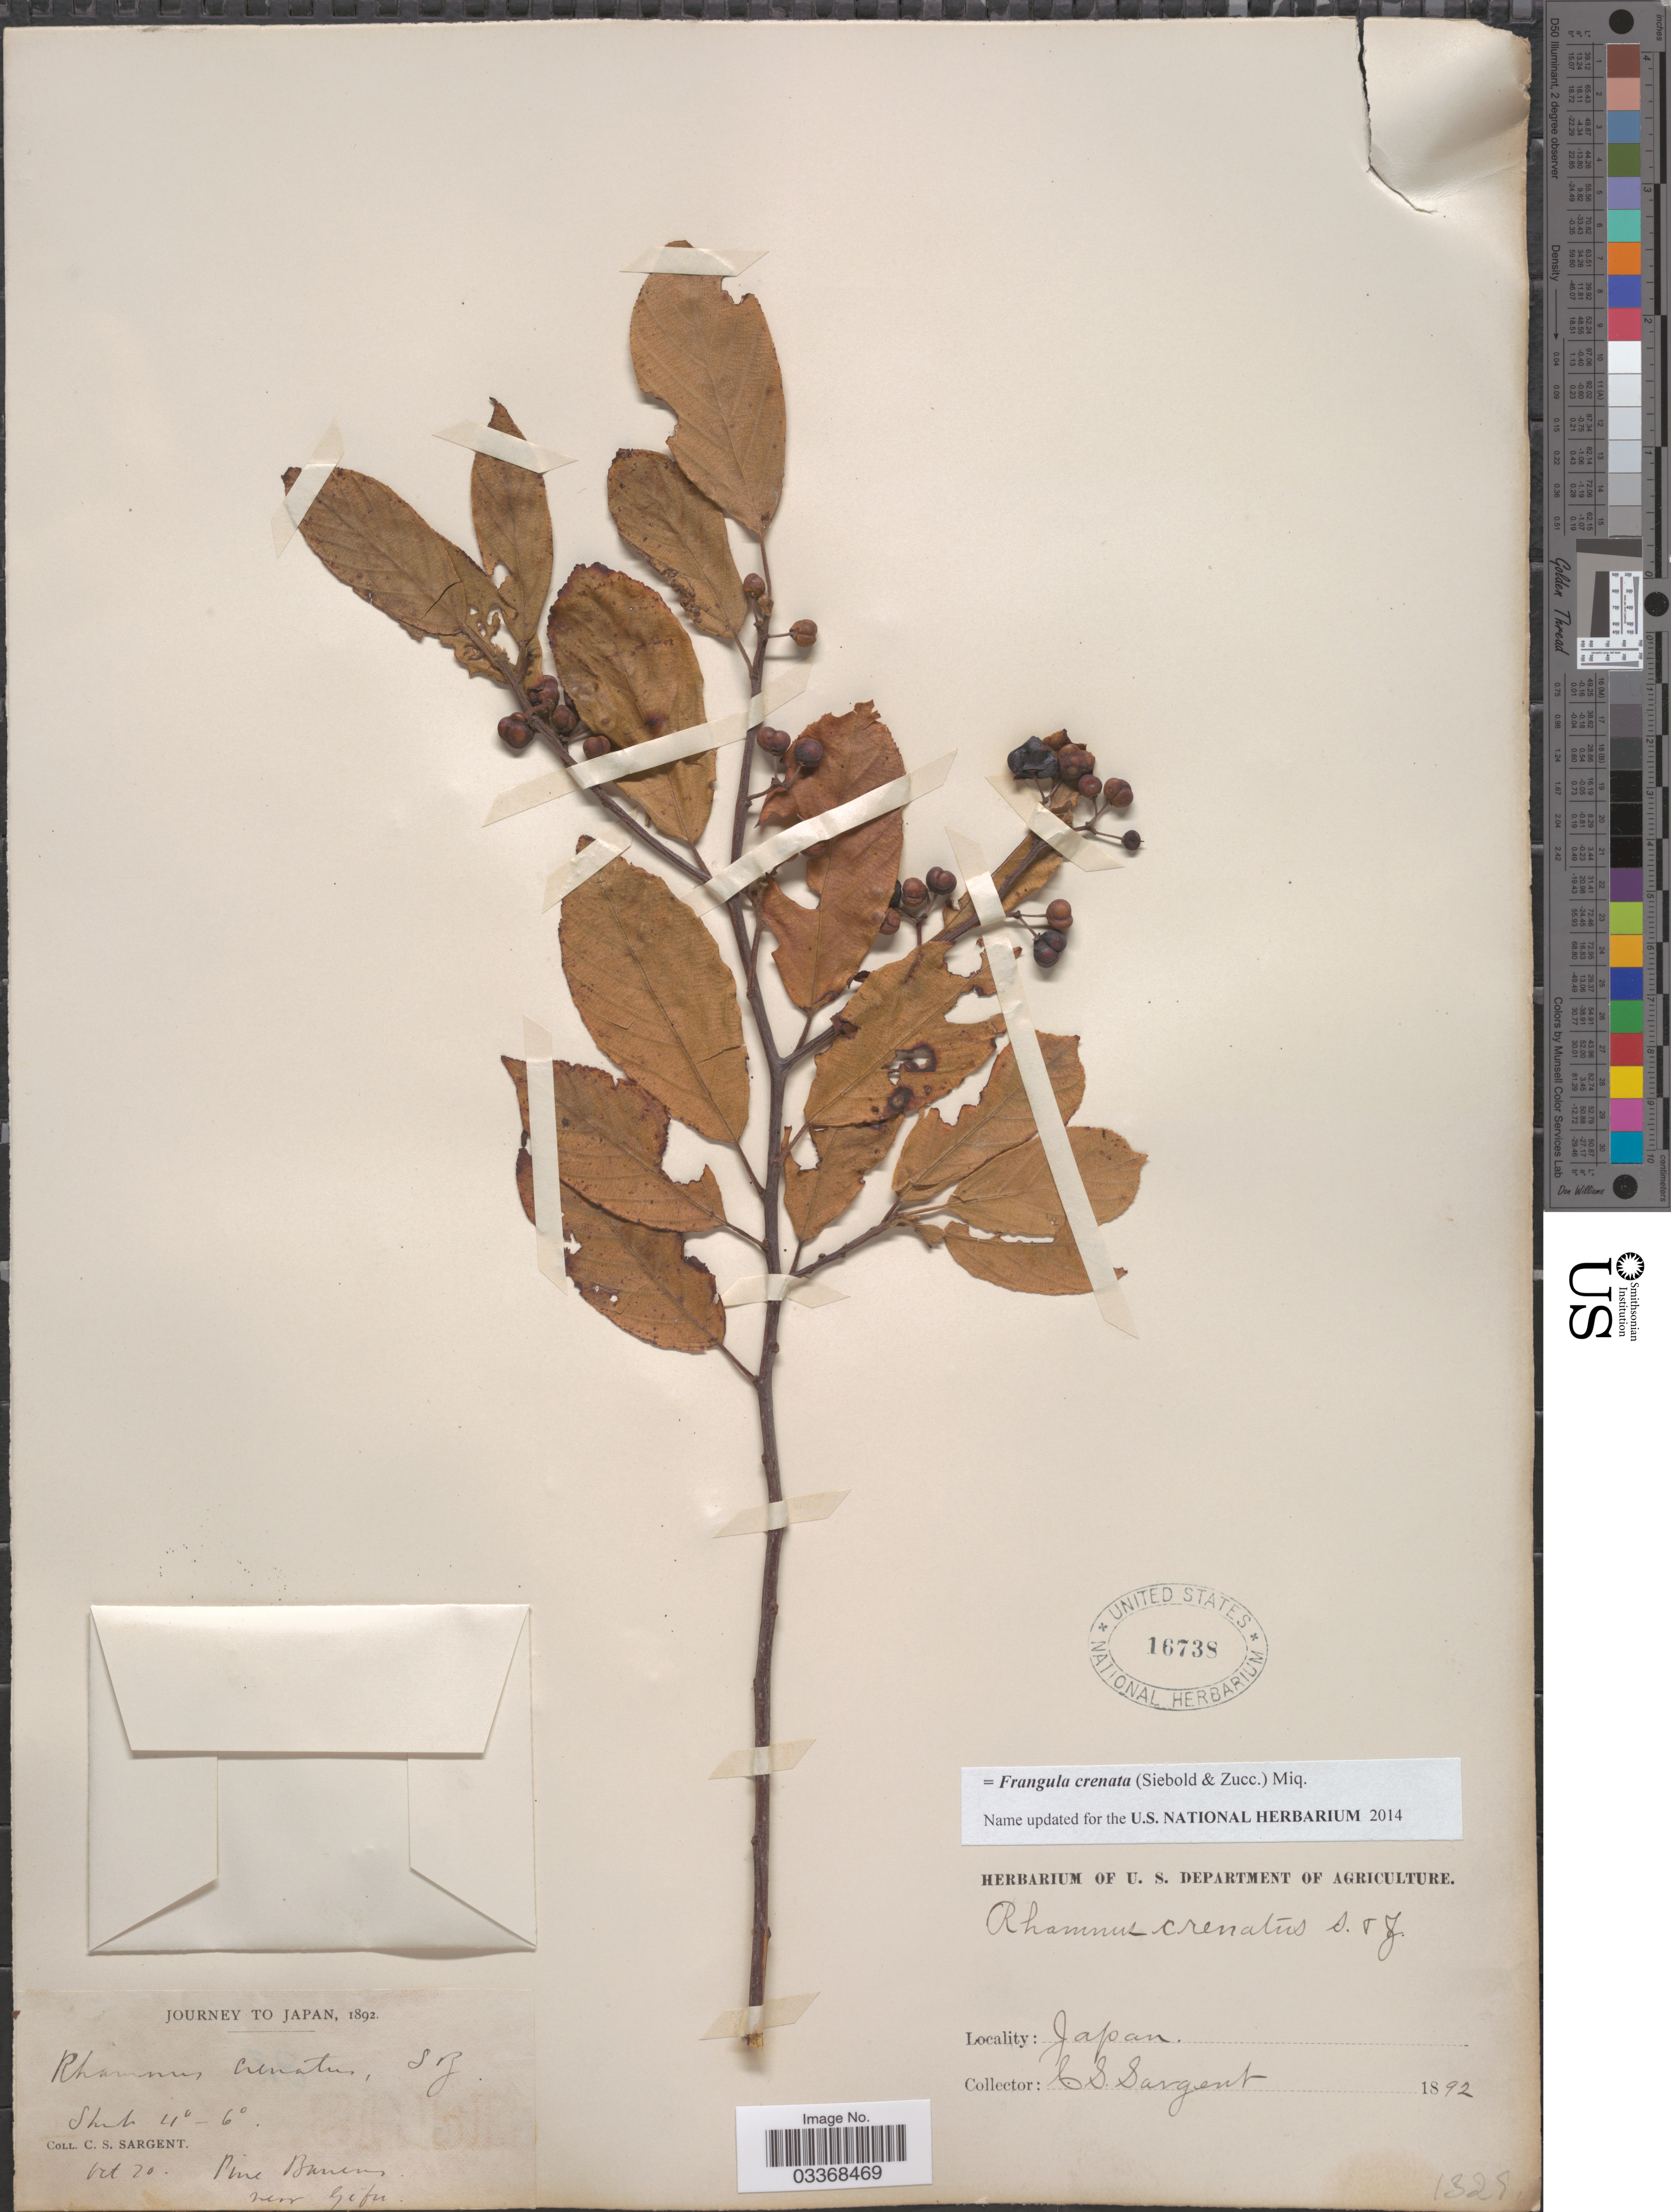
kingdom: Plantae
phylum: Tracheophyta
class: Magnoliopsida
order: Rosales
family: Rhamnaceae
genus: Frangula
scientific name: Frangula crenata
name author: (Siebold & Zucc.) Miq.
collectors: C. S. Sargent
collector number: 20?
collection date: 1892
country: Japan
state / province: Gihu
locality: Pine Barrens near Gifu.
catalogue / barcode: US 16738